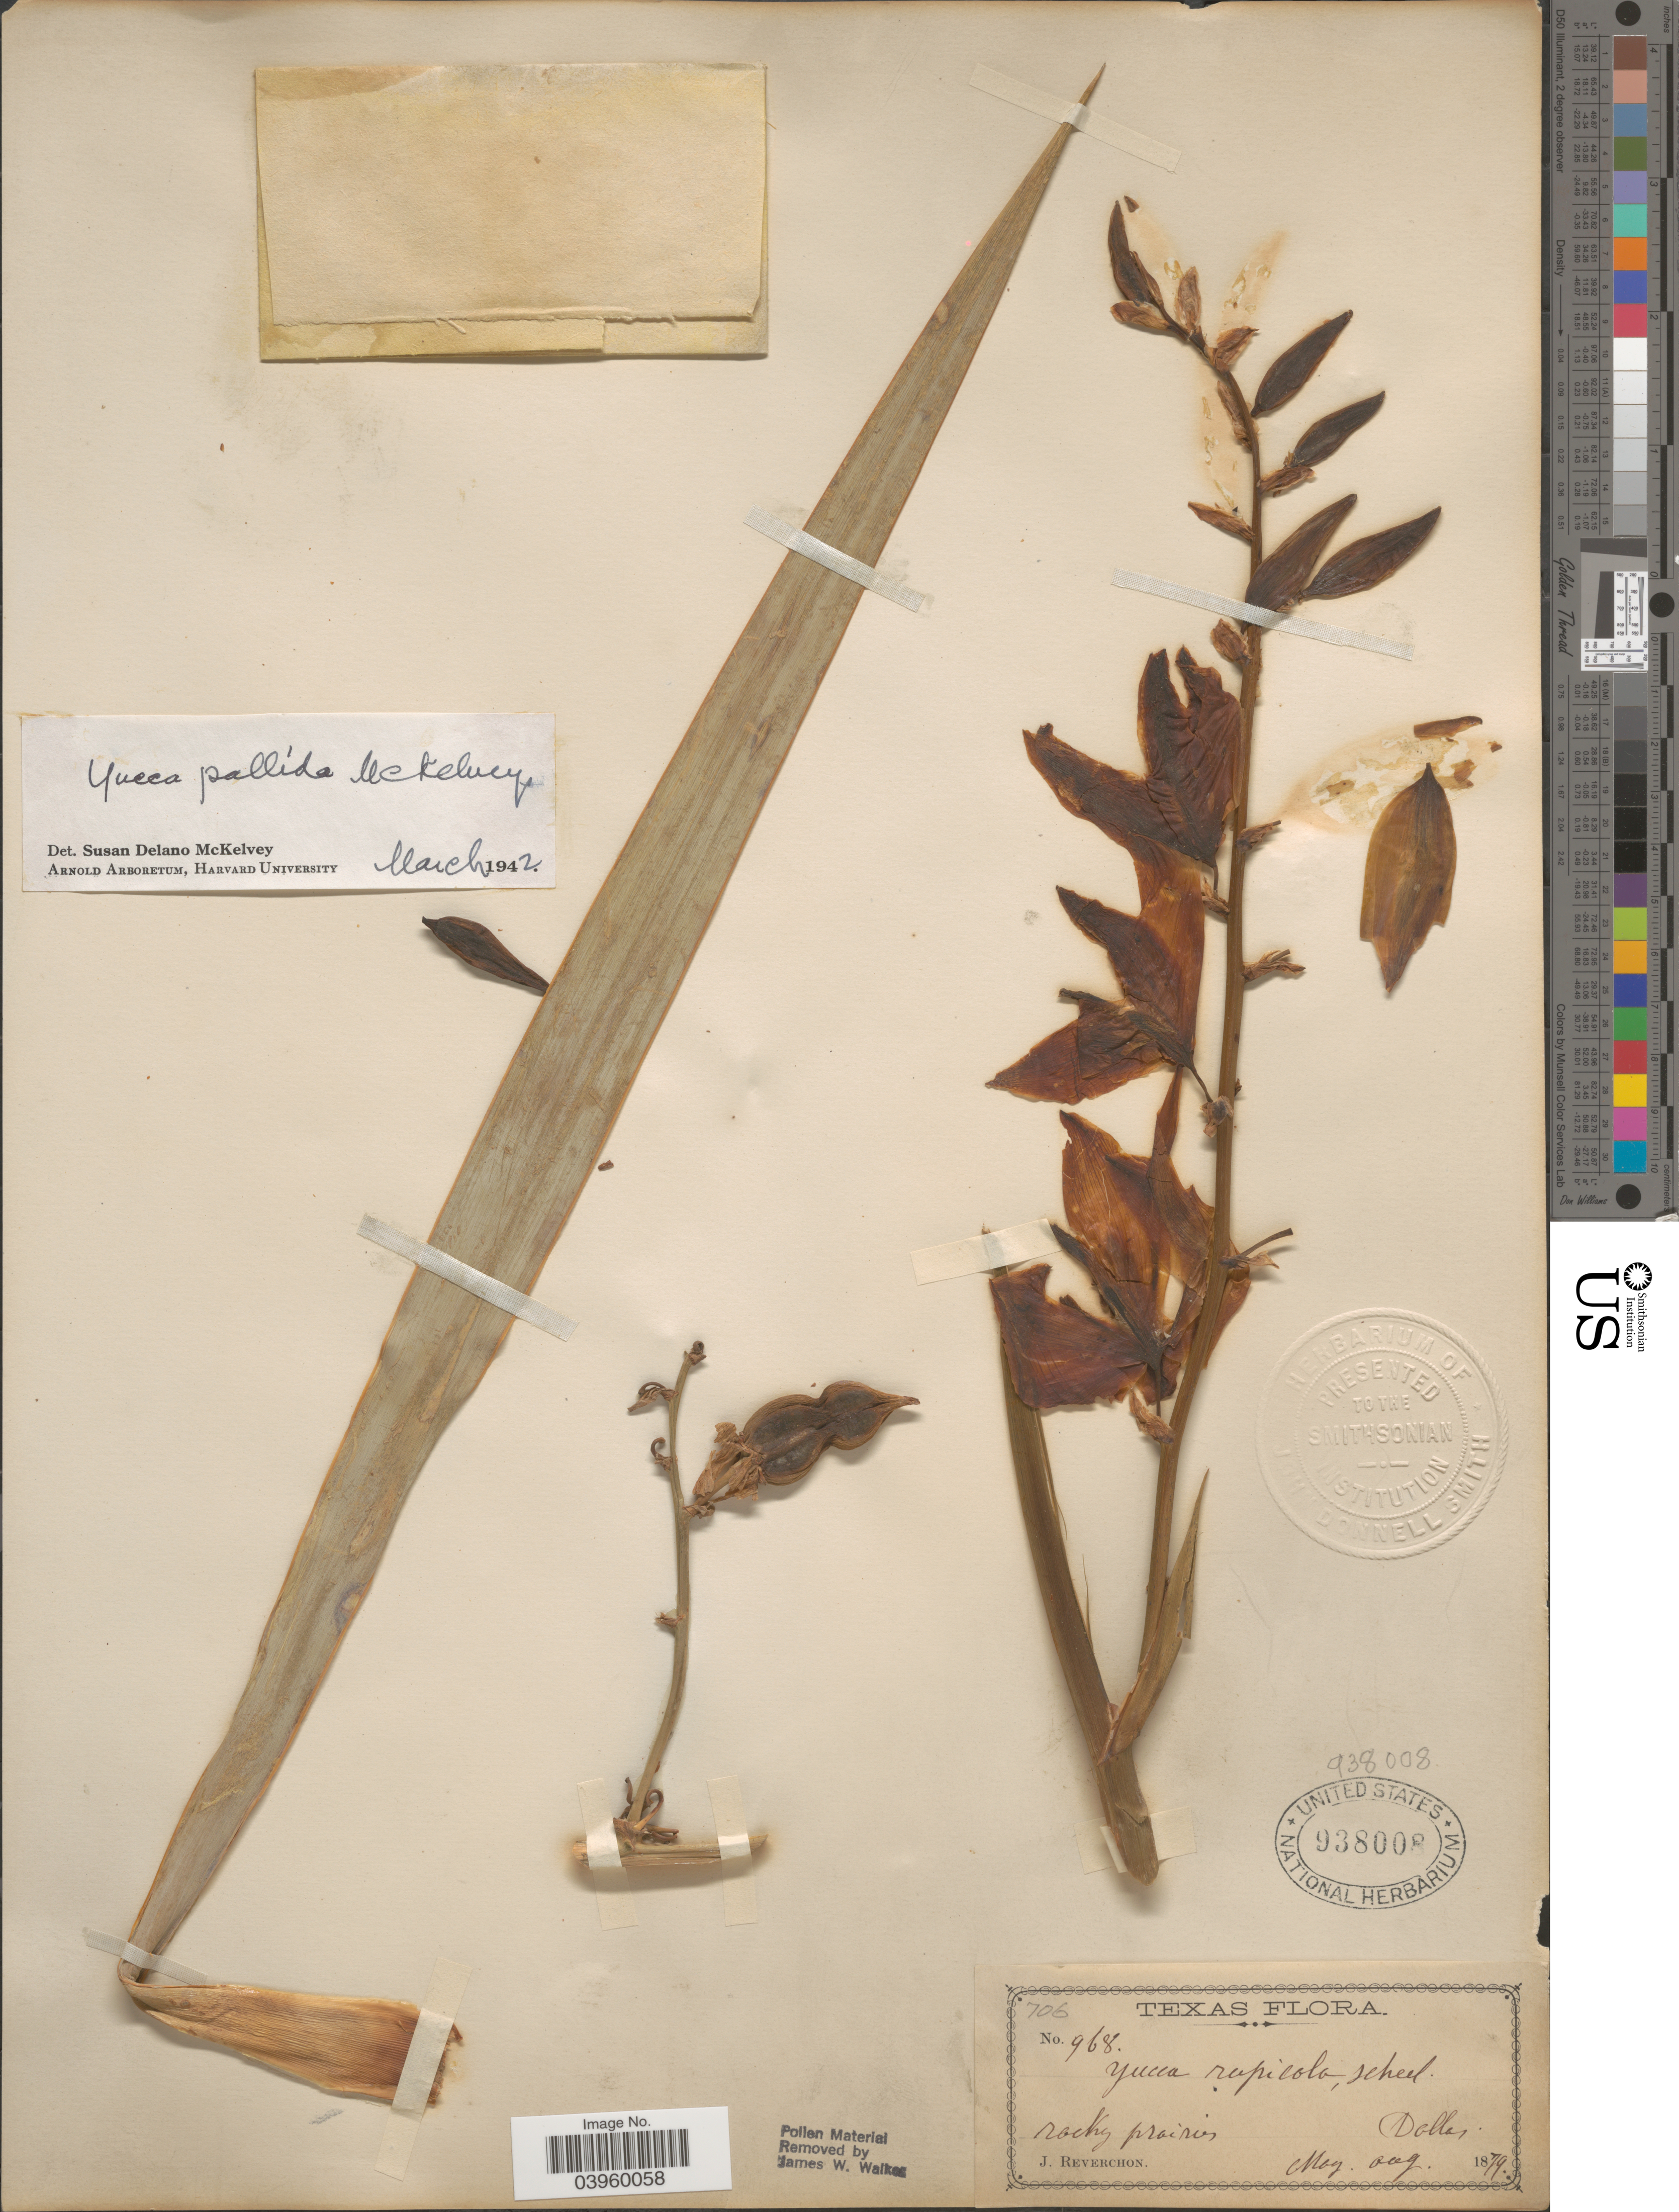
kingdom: Plantae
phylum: Tracheophyta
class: Liliopsida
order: Asparagales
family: Asparagaceae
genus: Yucca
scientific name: Yucca pallida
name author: McKelvey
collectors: J. Reverchon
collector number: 968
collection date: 1879-05/1879-06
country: United States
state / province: Texas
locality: Dallas.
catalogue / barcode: US 938008